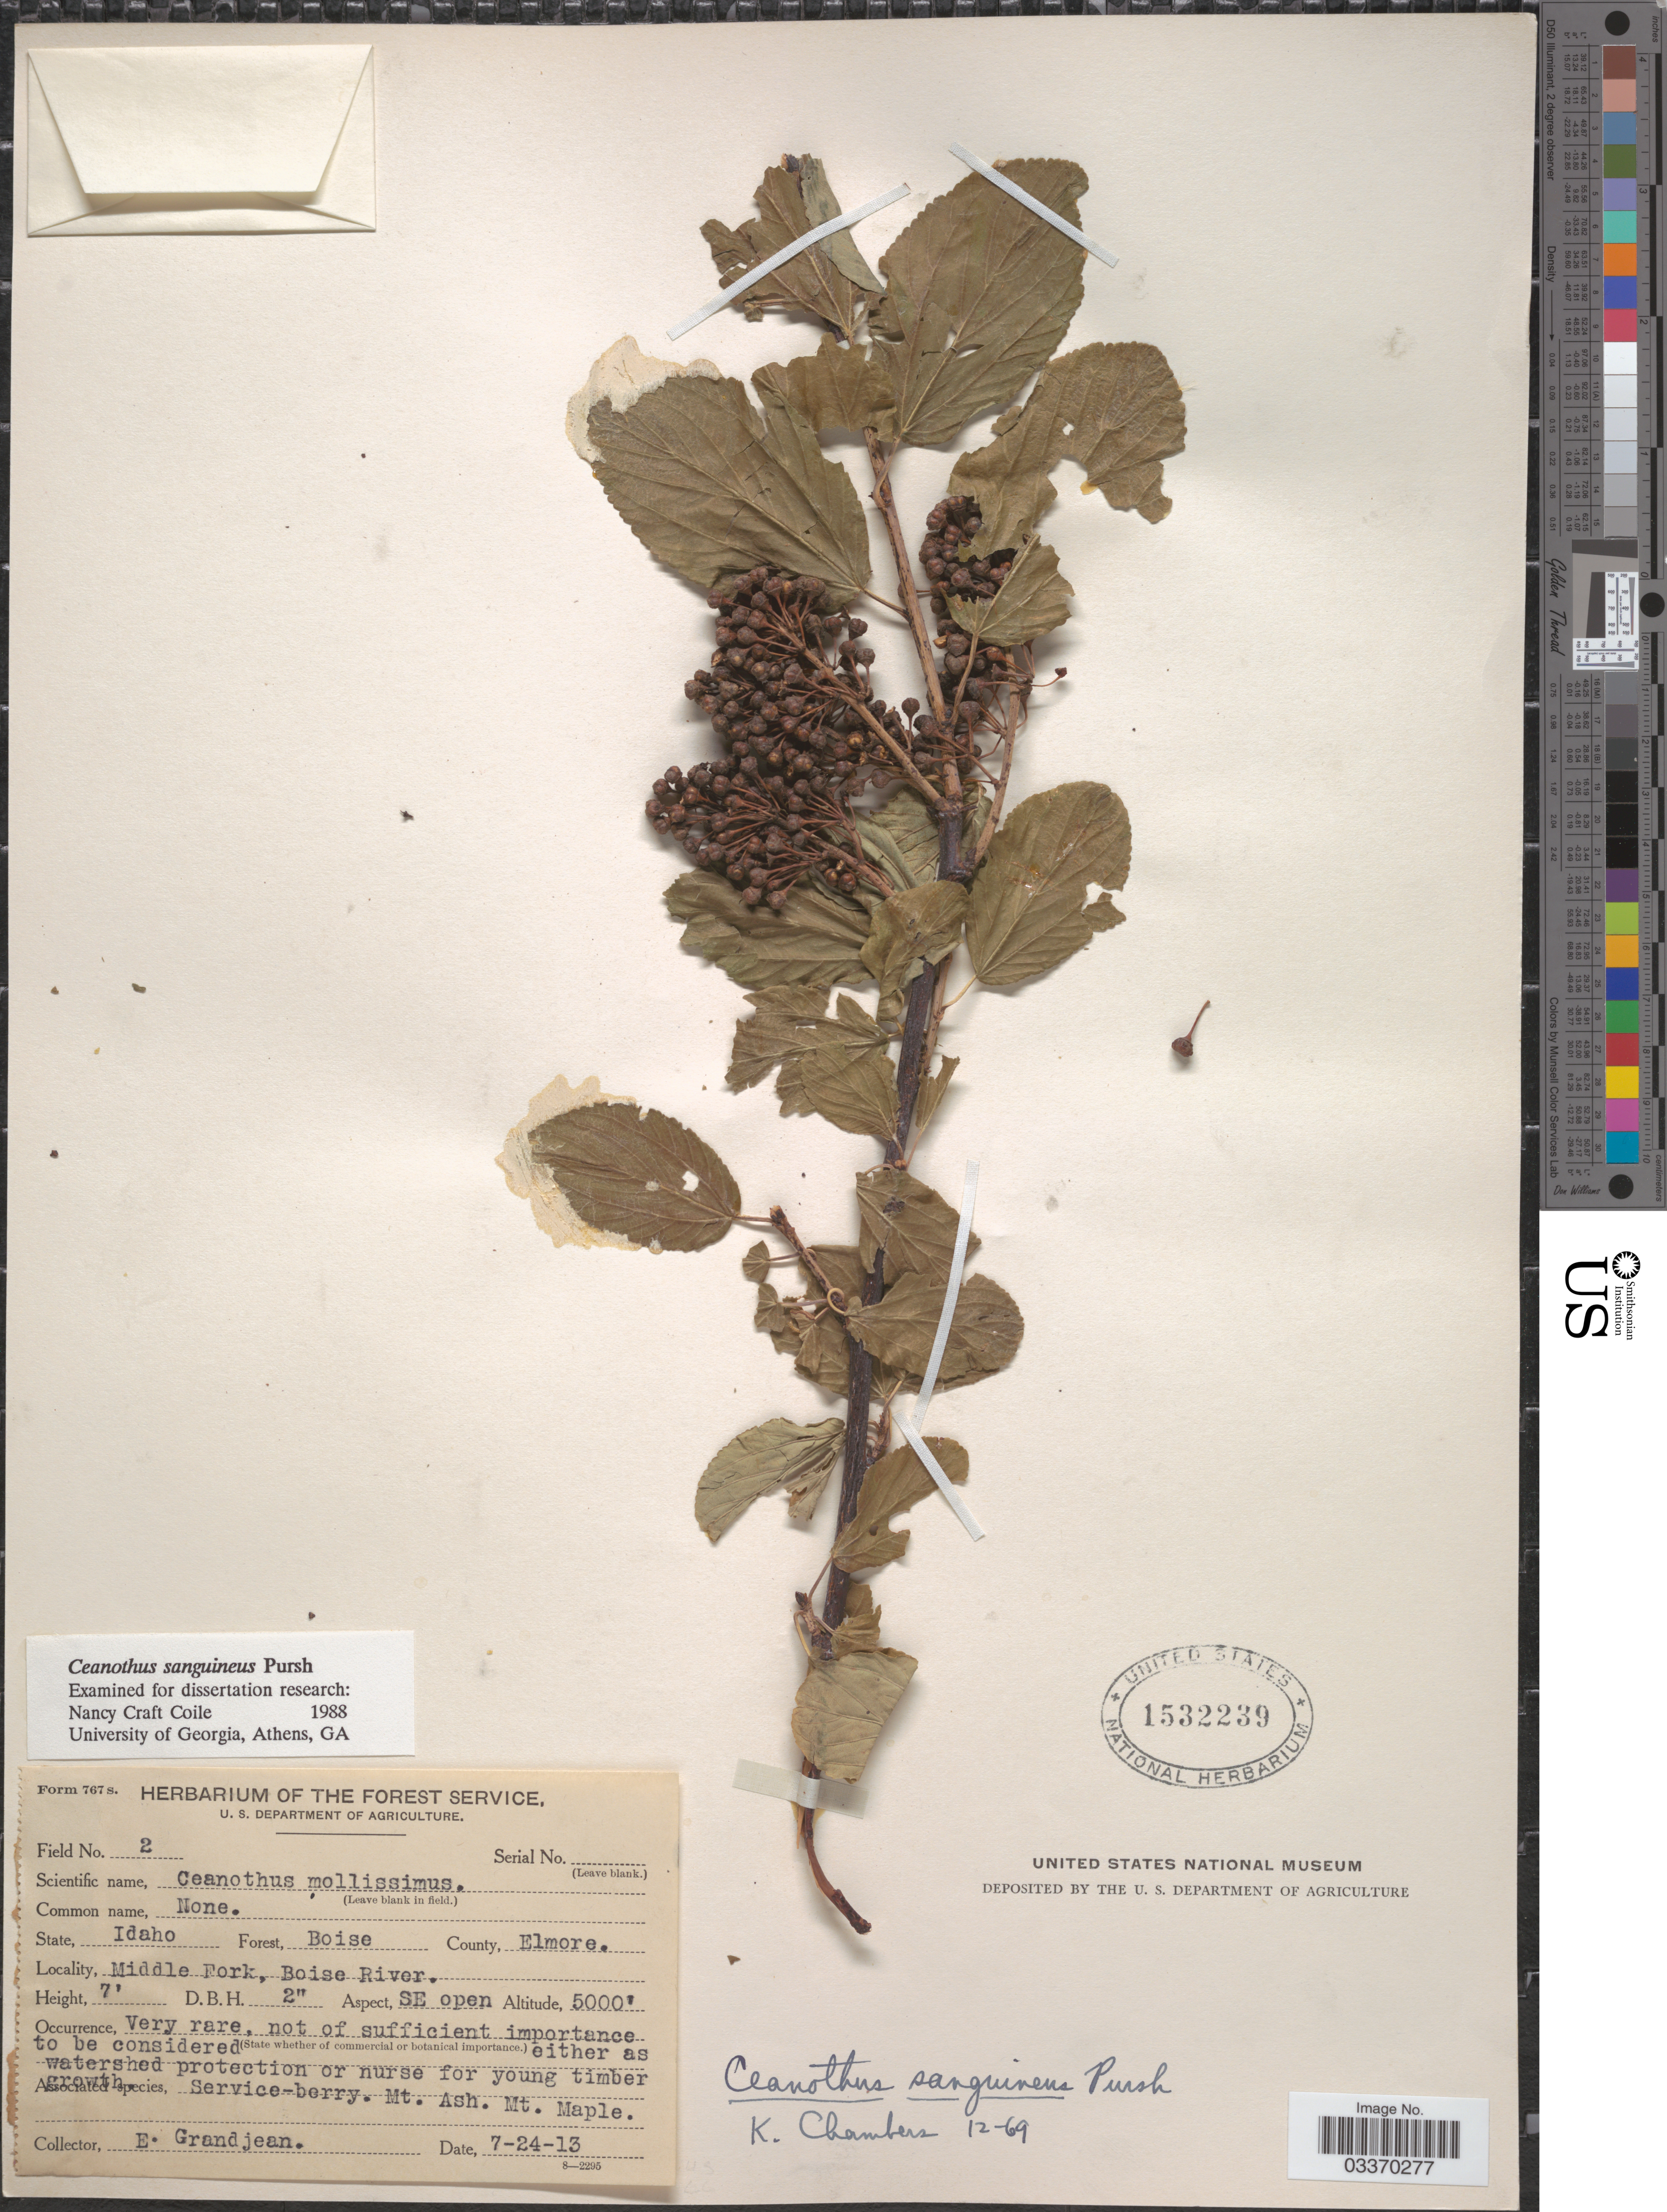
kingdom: Plantae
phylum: Tracheophyta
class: Magnoliopsida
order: Rosales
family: Rhamnaceae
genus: Ceanothus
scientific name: Ceanothus sanguineus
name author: Pursh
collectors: E. Grandjean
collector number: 2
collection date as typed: Transcribed d/m/y: 24/7/13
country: United States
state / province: Idaho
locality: Forest, Boise, County, Elmore, Middle Fork, Boise River, Mt. Ash. Mt. Maple [unsure placement].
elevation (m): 1524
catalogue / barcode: US 1532239